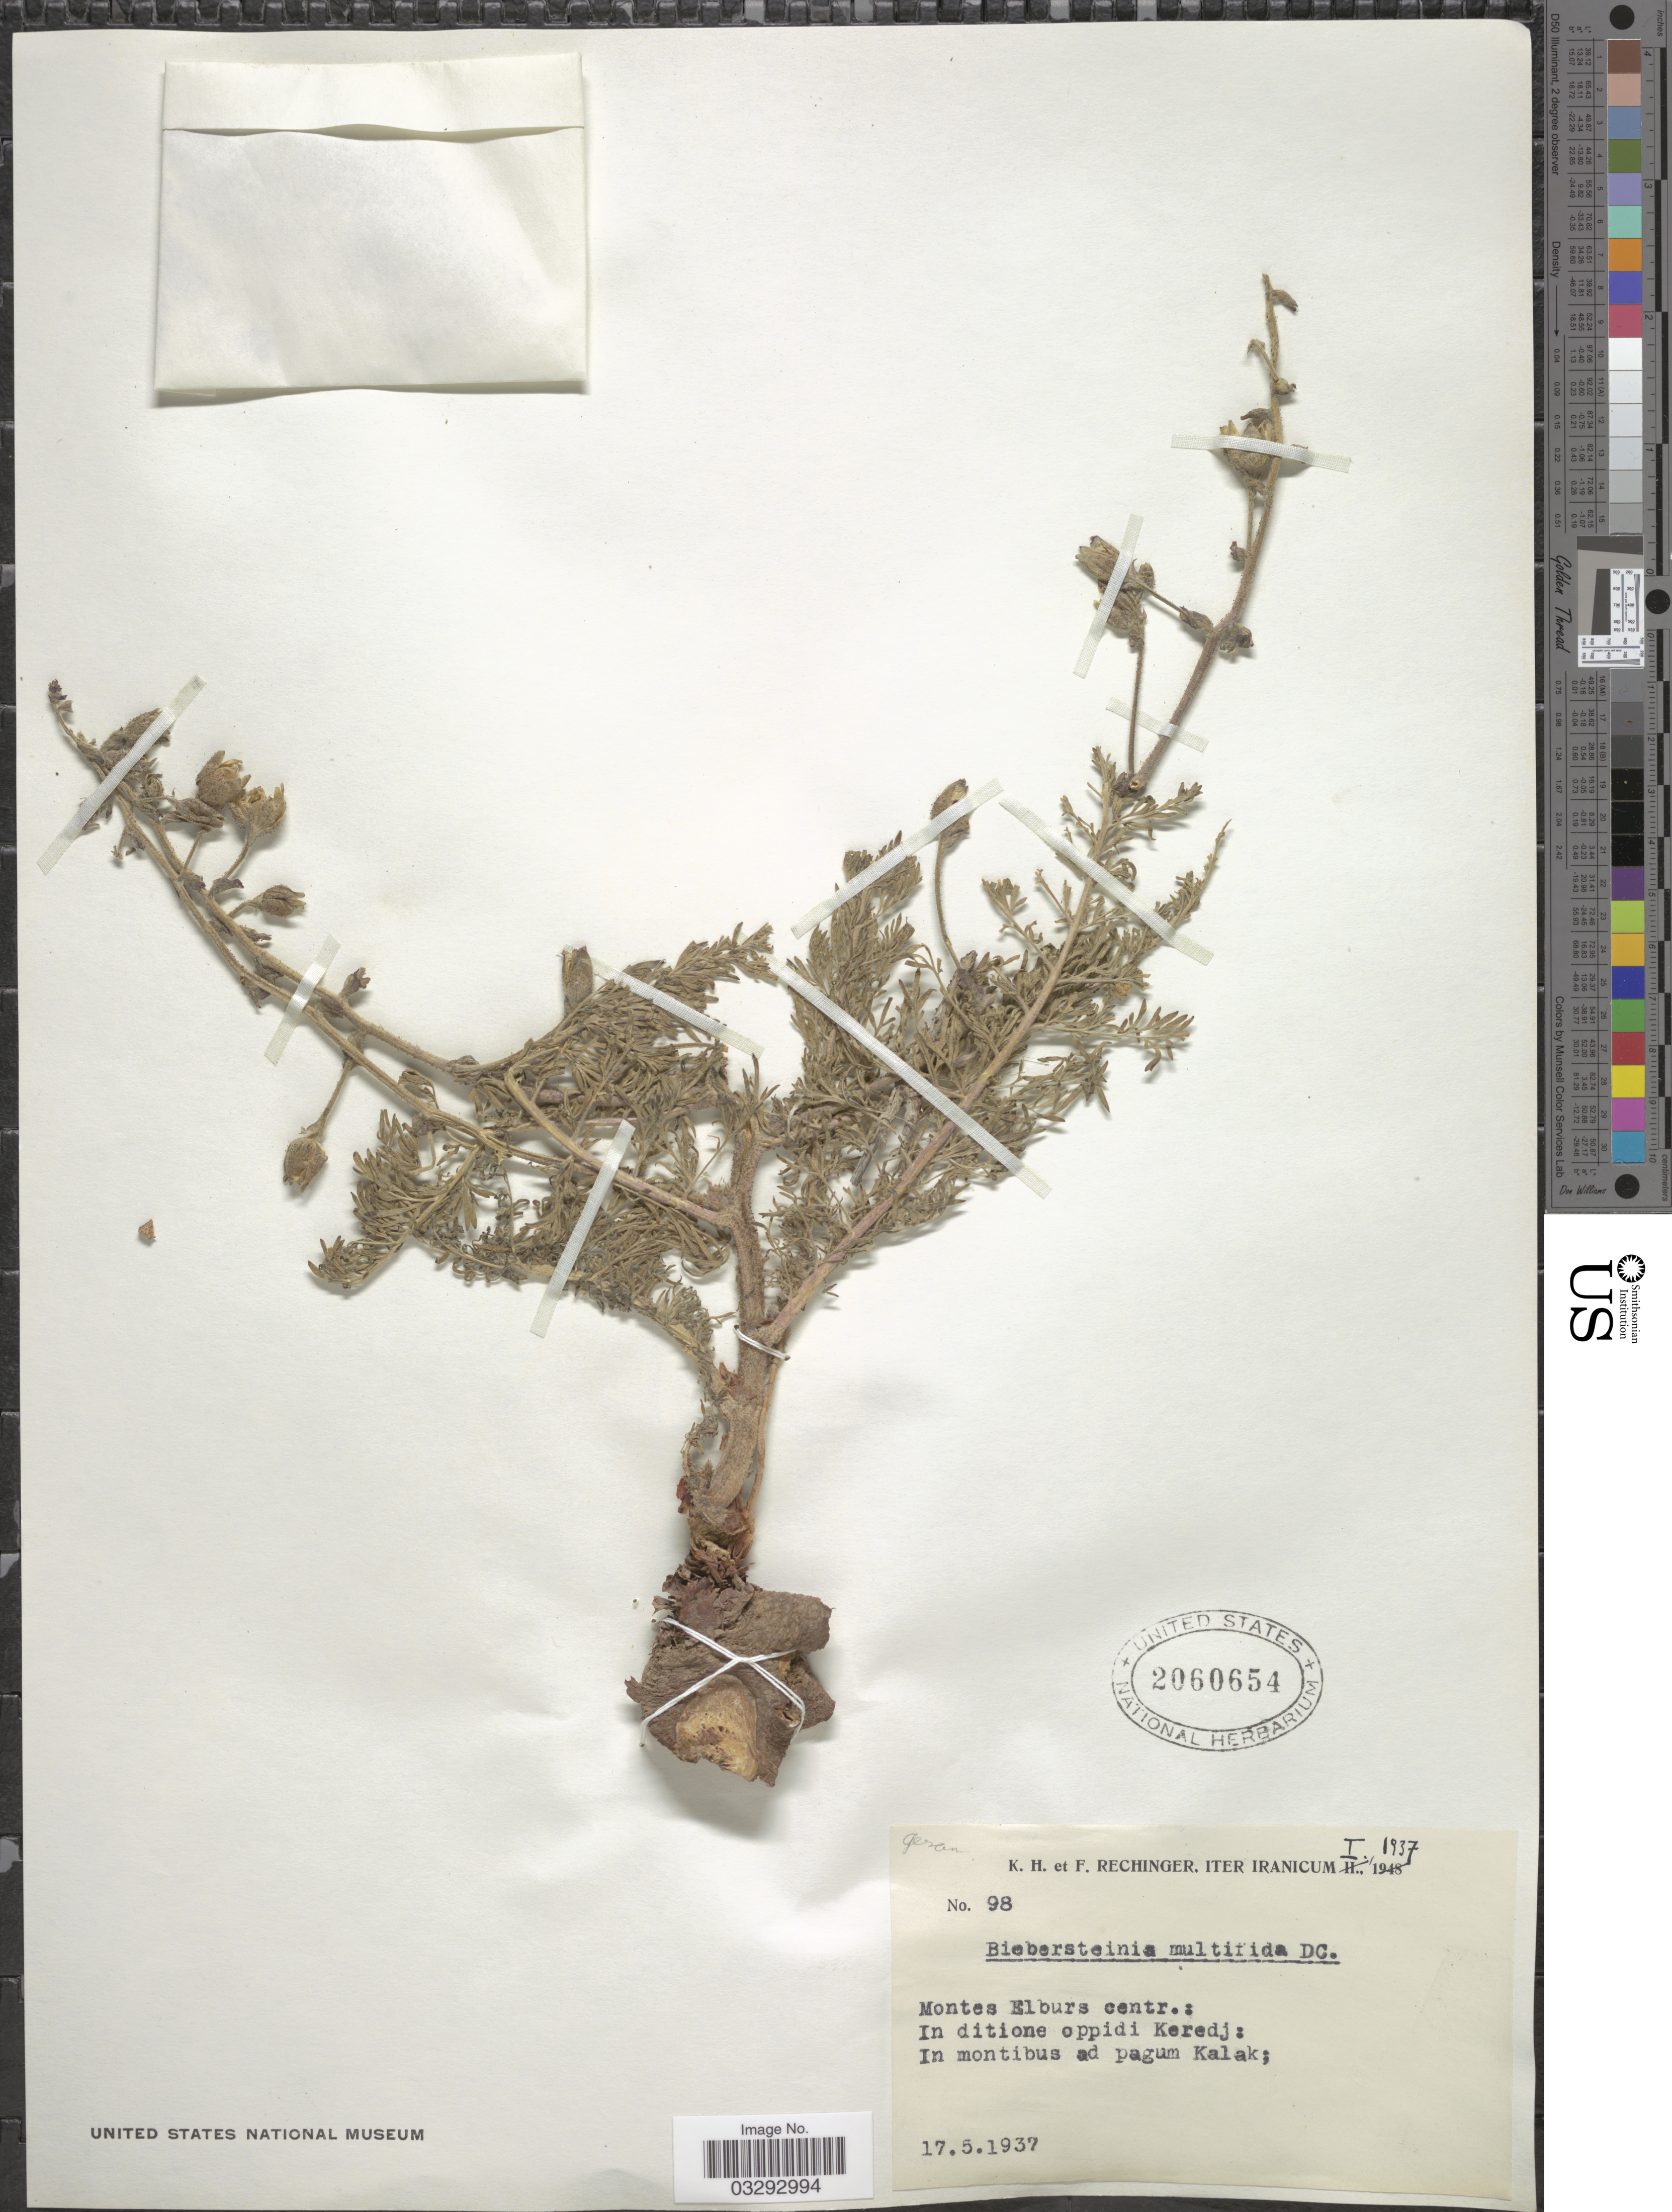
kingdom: Plantae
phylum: Tracheophyta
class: Magnoliopsida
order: Sapindales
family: Biebersteiniaceae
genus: Biebersteinia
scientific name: Biebersteinia multifida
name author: DC.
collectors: K. H. Rechinger & F. Rechinger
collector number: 98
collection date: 1937-05-17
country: Iran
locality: Montes Elburs centr.: In ditione oppidi Keredj: In montibus ad pagum Kalak.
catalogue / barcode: US 2060654